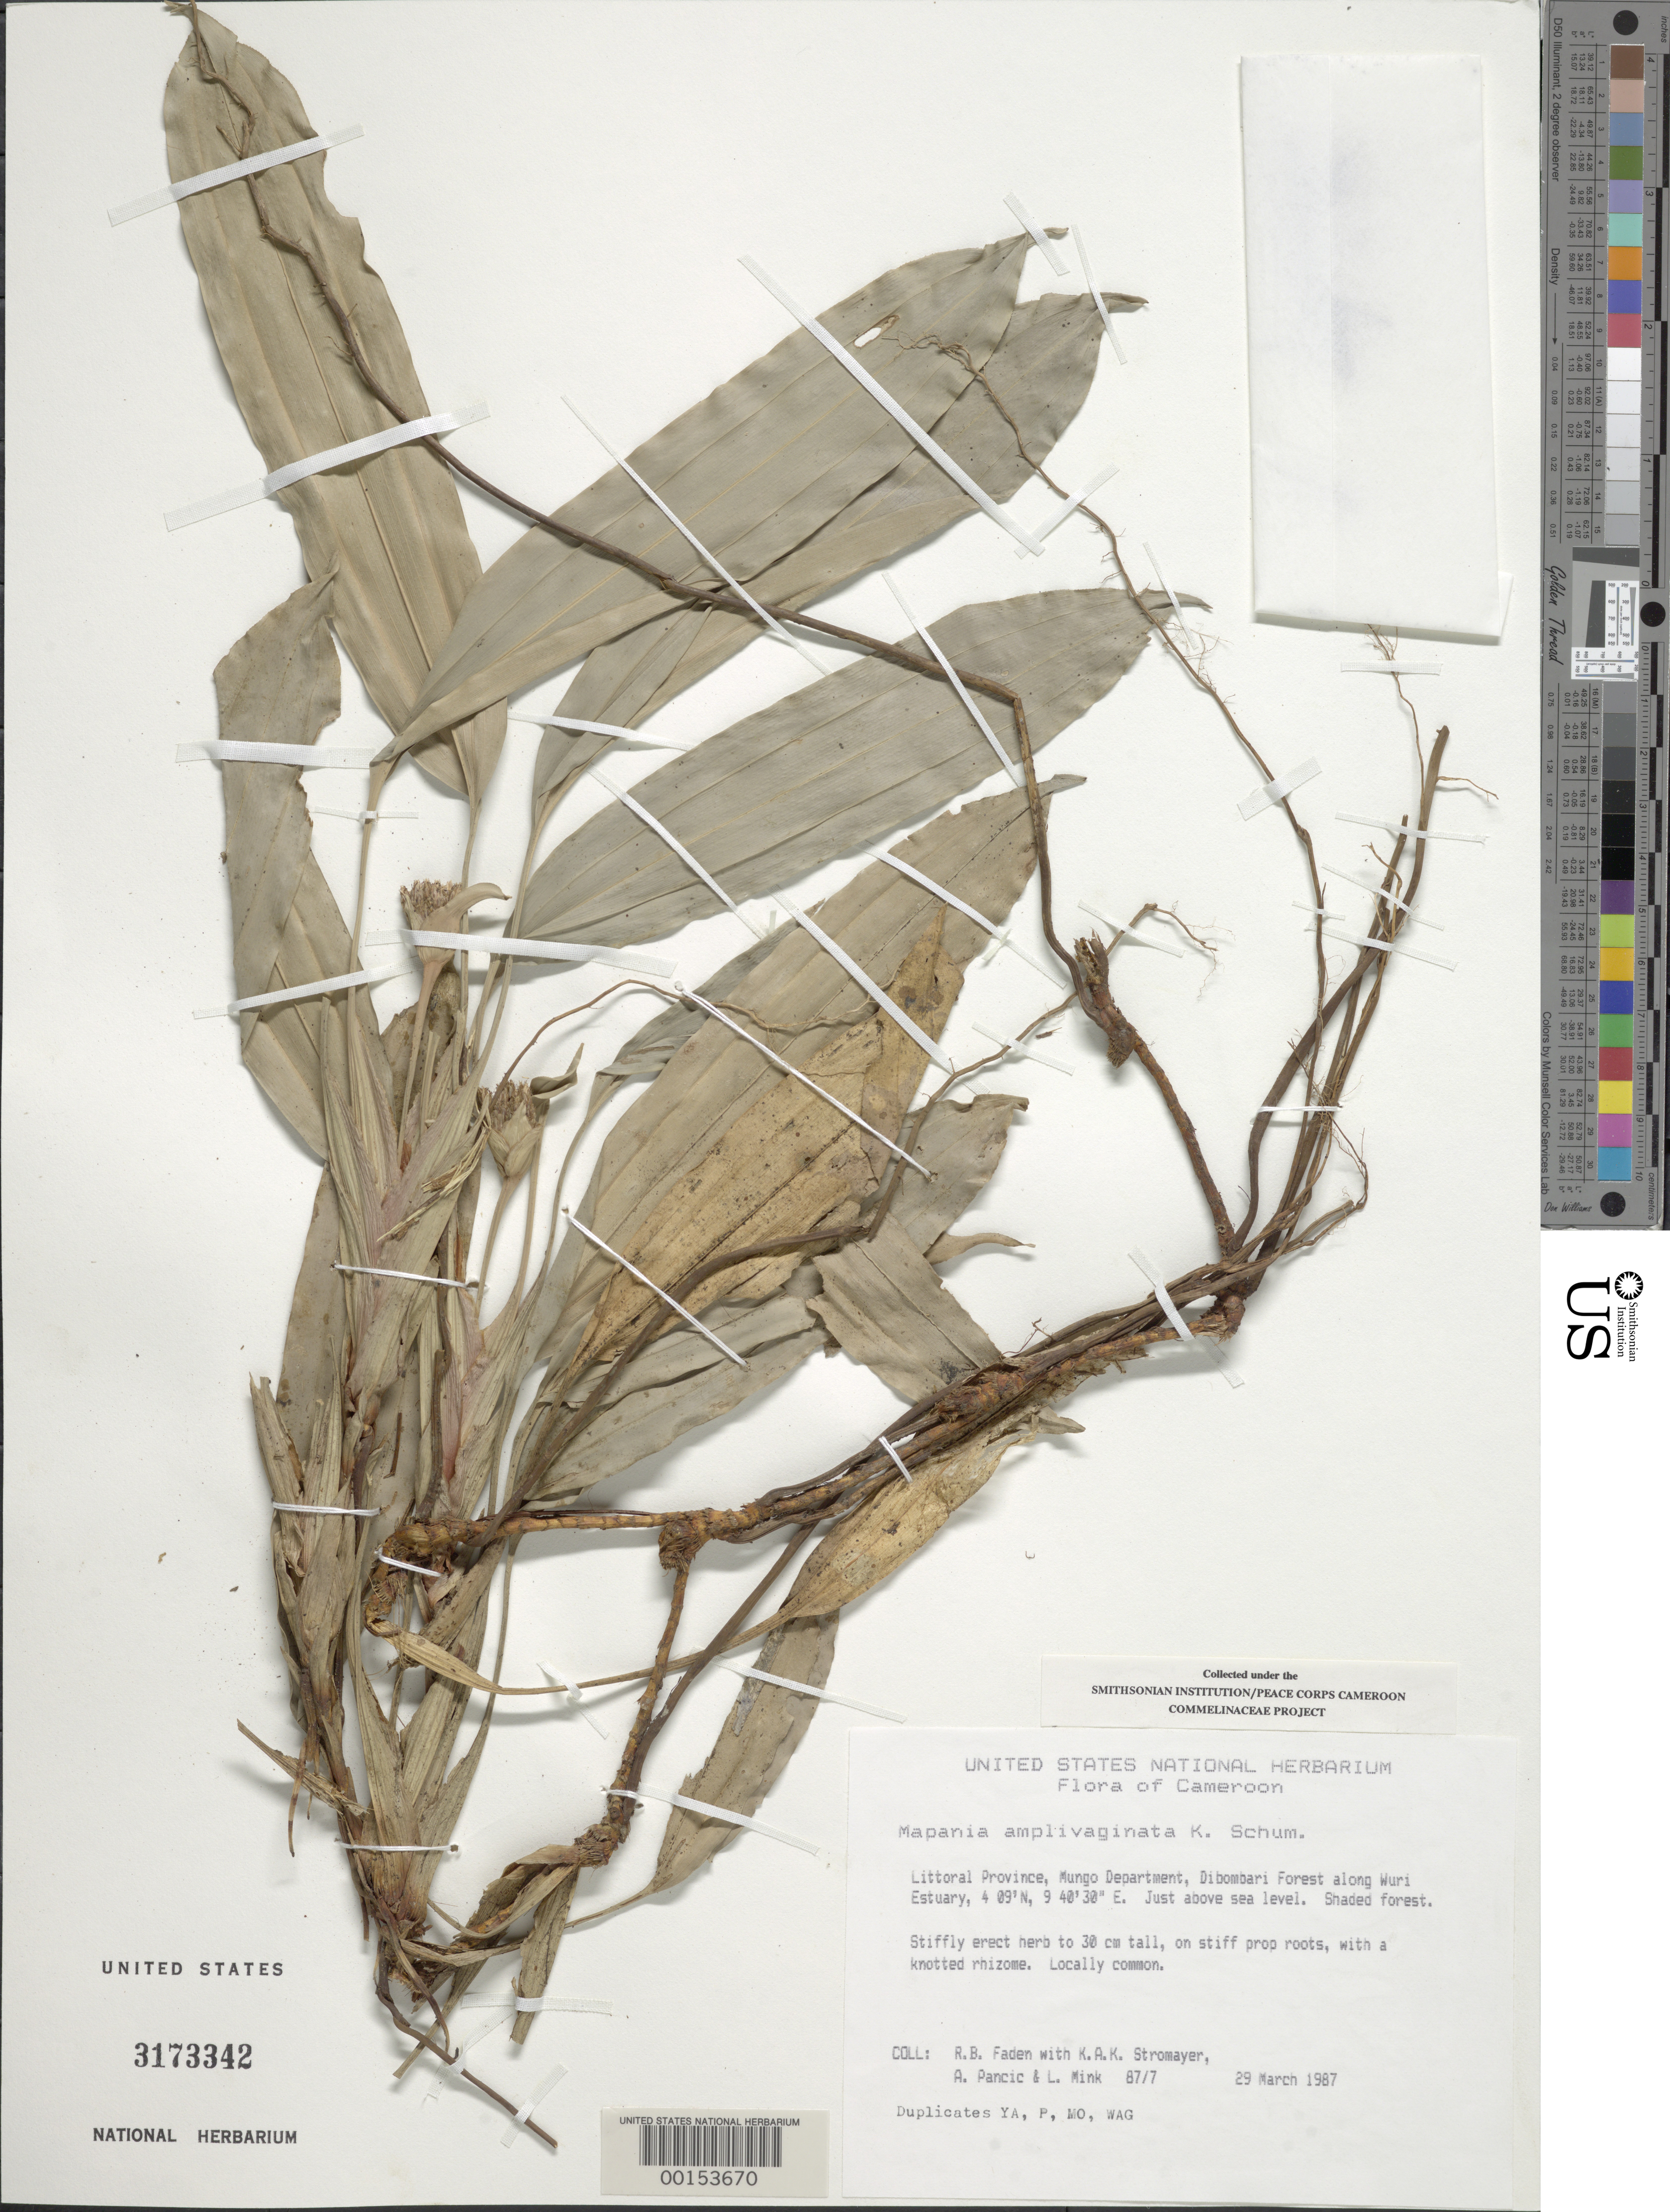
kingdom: Plantae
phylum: Tracheophyta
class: Liliopsida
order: Poales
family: Cyperaceae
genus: Mapania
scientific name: Mapania amplivaginata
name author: K. Schum.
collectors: R. B. Faden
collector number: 87/7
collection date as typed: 29 Mar 1987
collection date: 1987-03-29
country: Cameroon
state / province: Littoral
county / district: Mungo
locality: Dibombari forest along wuri estuary, just above sea level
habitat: Shaded forest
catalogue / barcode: US 3173342